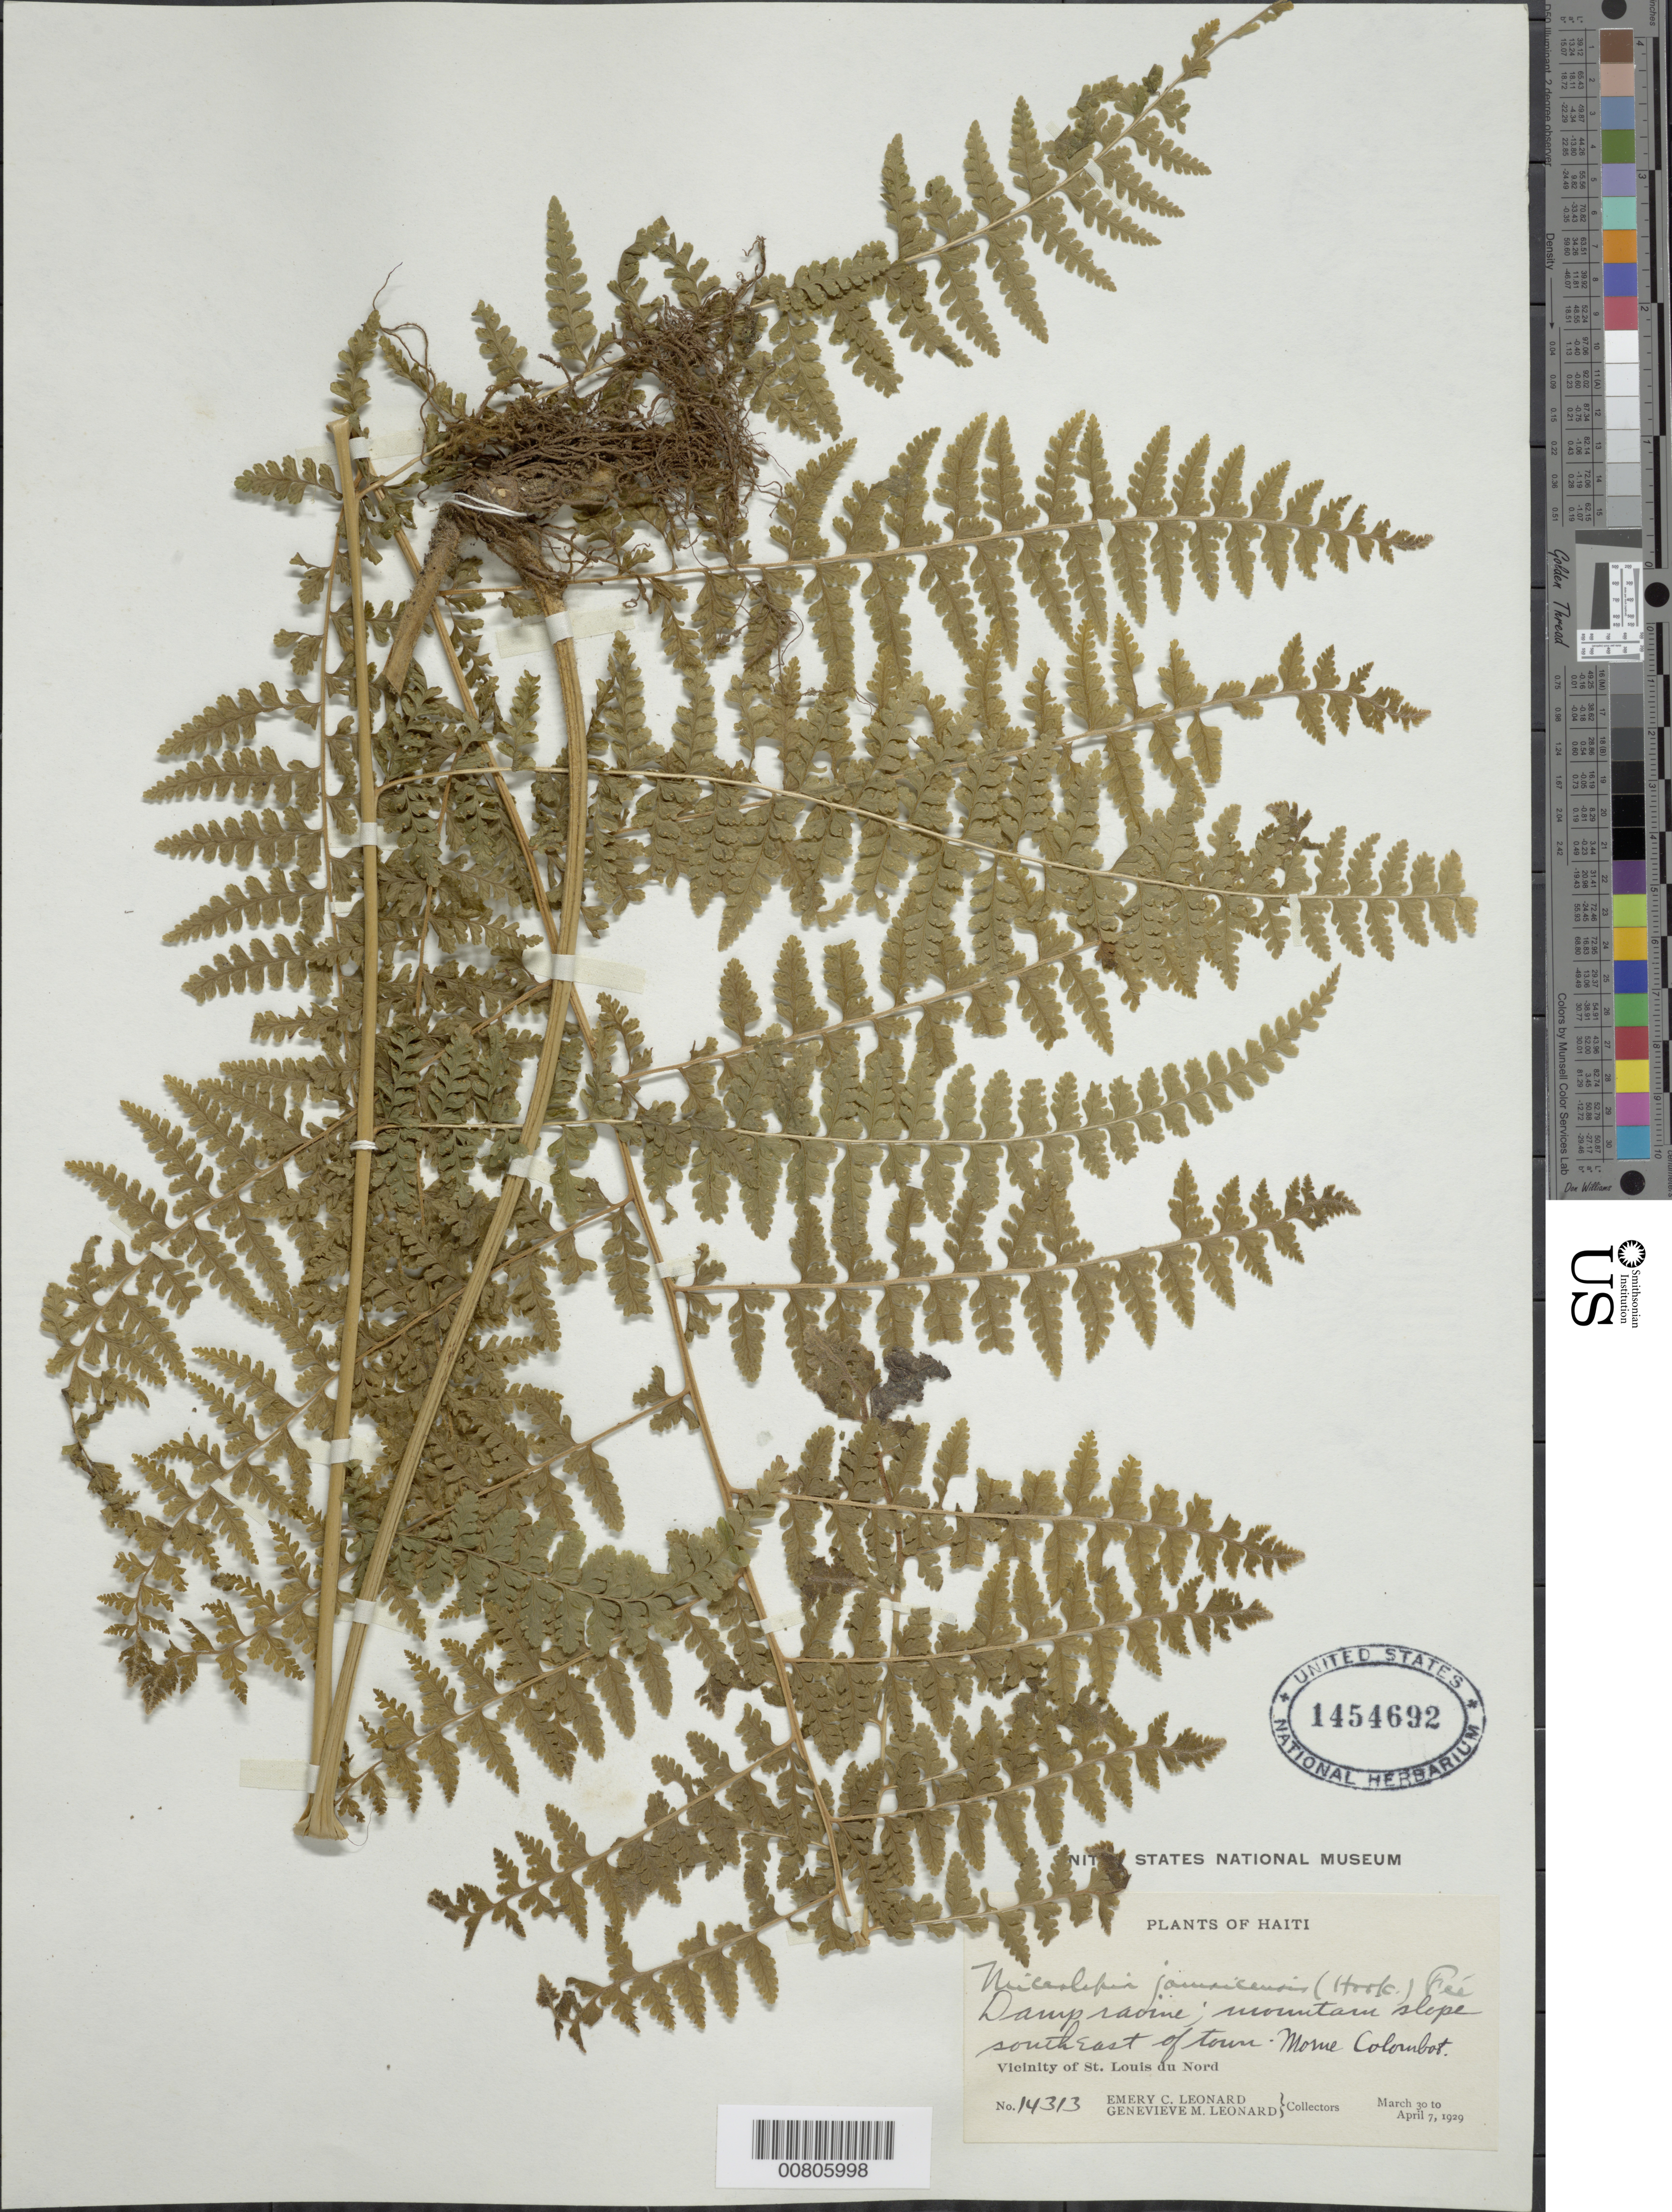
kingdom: Plantae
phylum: Tracheophyta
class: Polypodiopsida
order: Polypodiales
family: Dennstaedtiaceae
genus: Microlepia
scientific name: Microlepia jamaicensis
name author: (Hook.) Fée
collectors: E. C. Leonard & G. M. Leonard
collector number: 14313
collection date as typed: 30 Mar 1929 to 07 Apr 1929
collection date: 1929-03-30/1929-04-07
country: Haiti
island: Hispaniola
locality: St. Louis du Nord, SE of town; Morne Colombot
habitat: Damp ravine, mountain slope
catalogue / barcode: US 1454692